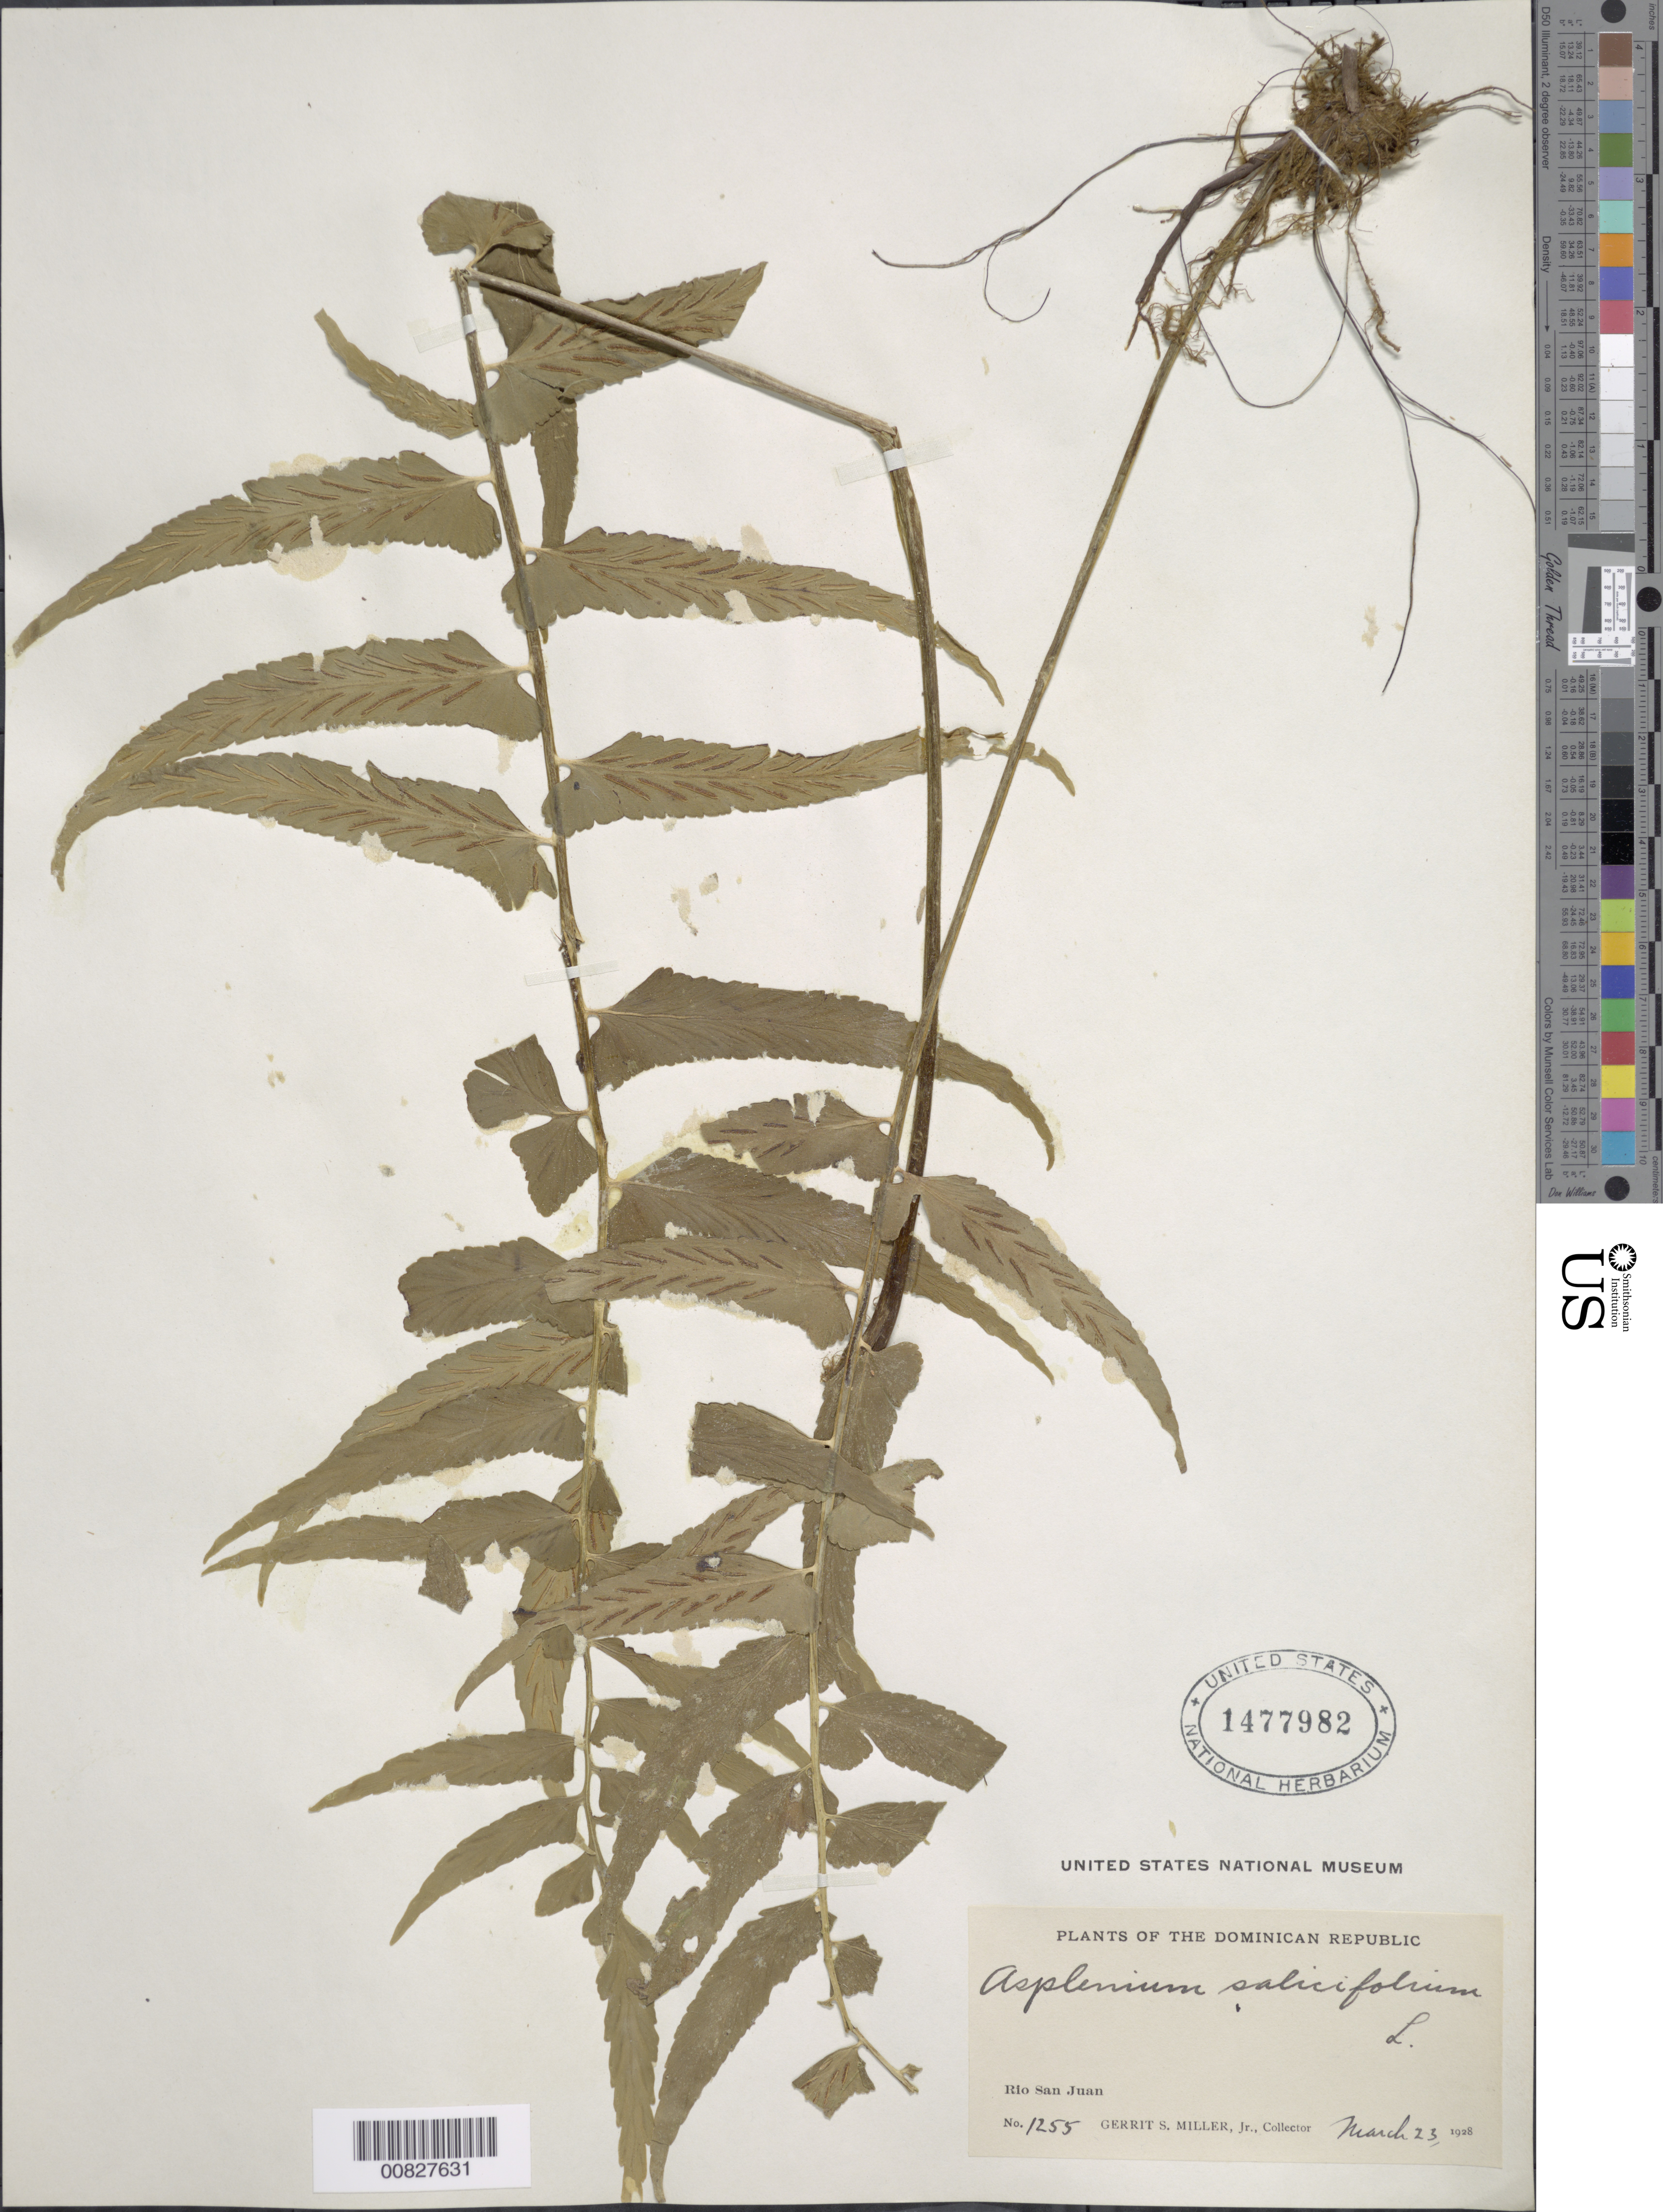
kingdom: Plantae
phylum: Tracheophyta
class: Polypodiopsida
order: Polypodiales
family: Aspleniaceae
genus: Asplenium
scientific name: Asplenium salicifolium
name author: L.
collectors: G. S. Miller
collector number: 1255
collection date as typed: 23 Mar 1928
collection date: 1928-03-23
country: Dominican Republic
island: Hispaniola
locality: Río San Juan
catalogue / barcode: US 1477982